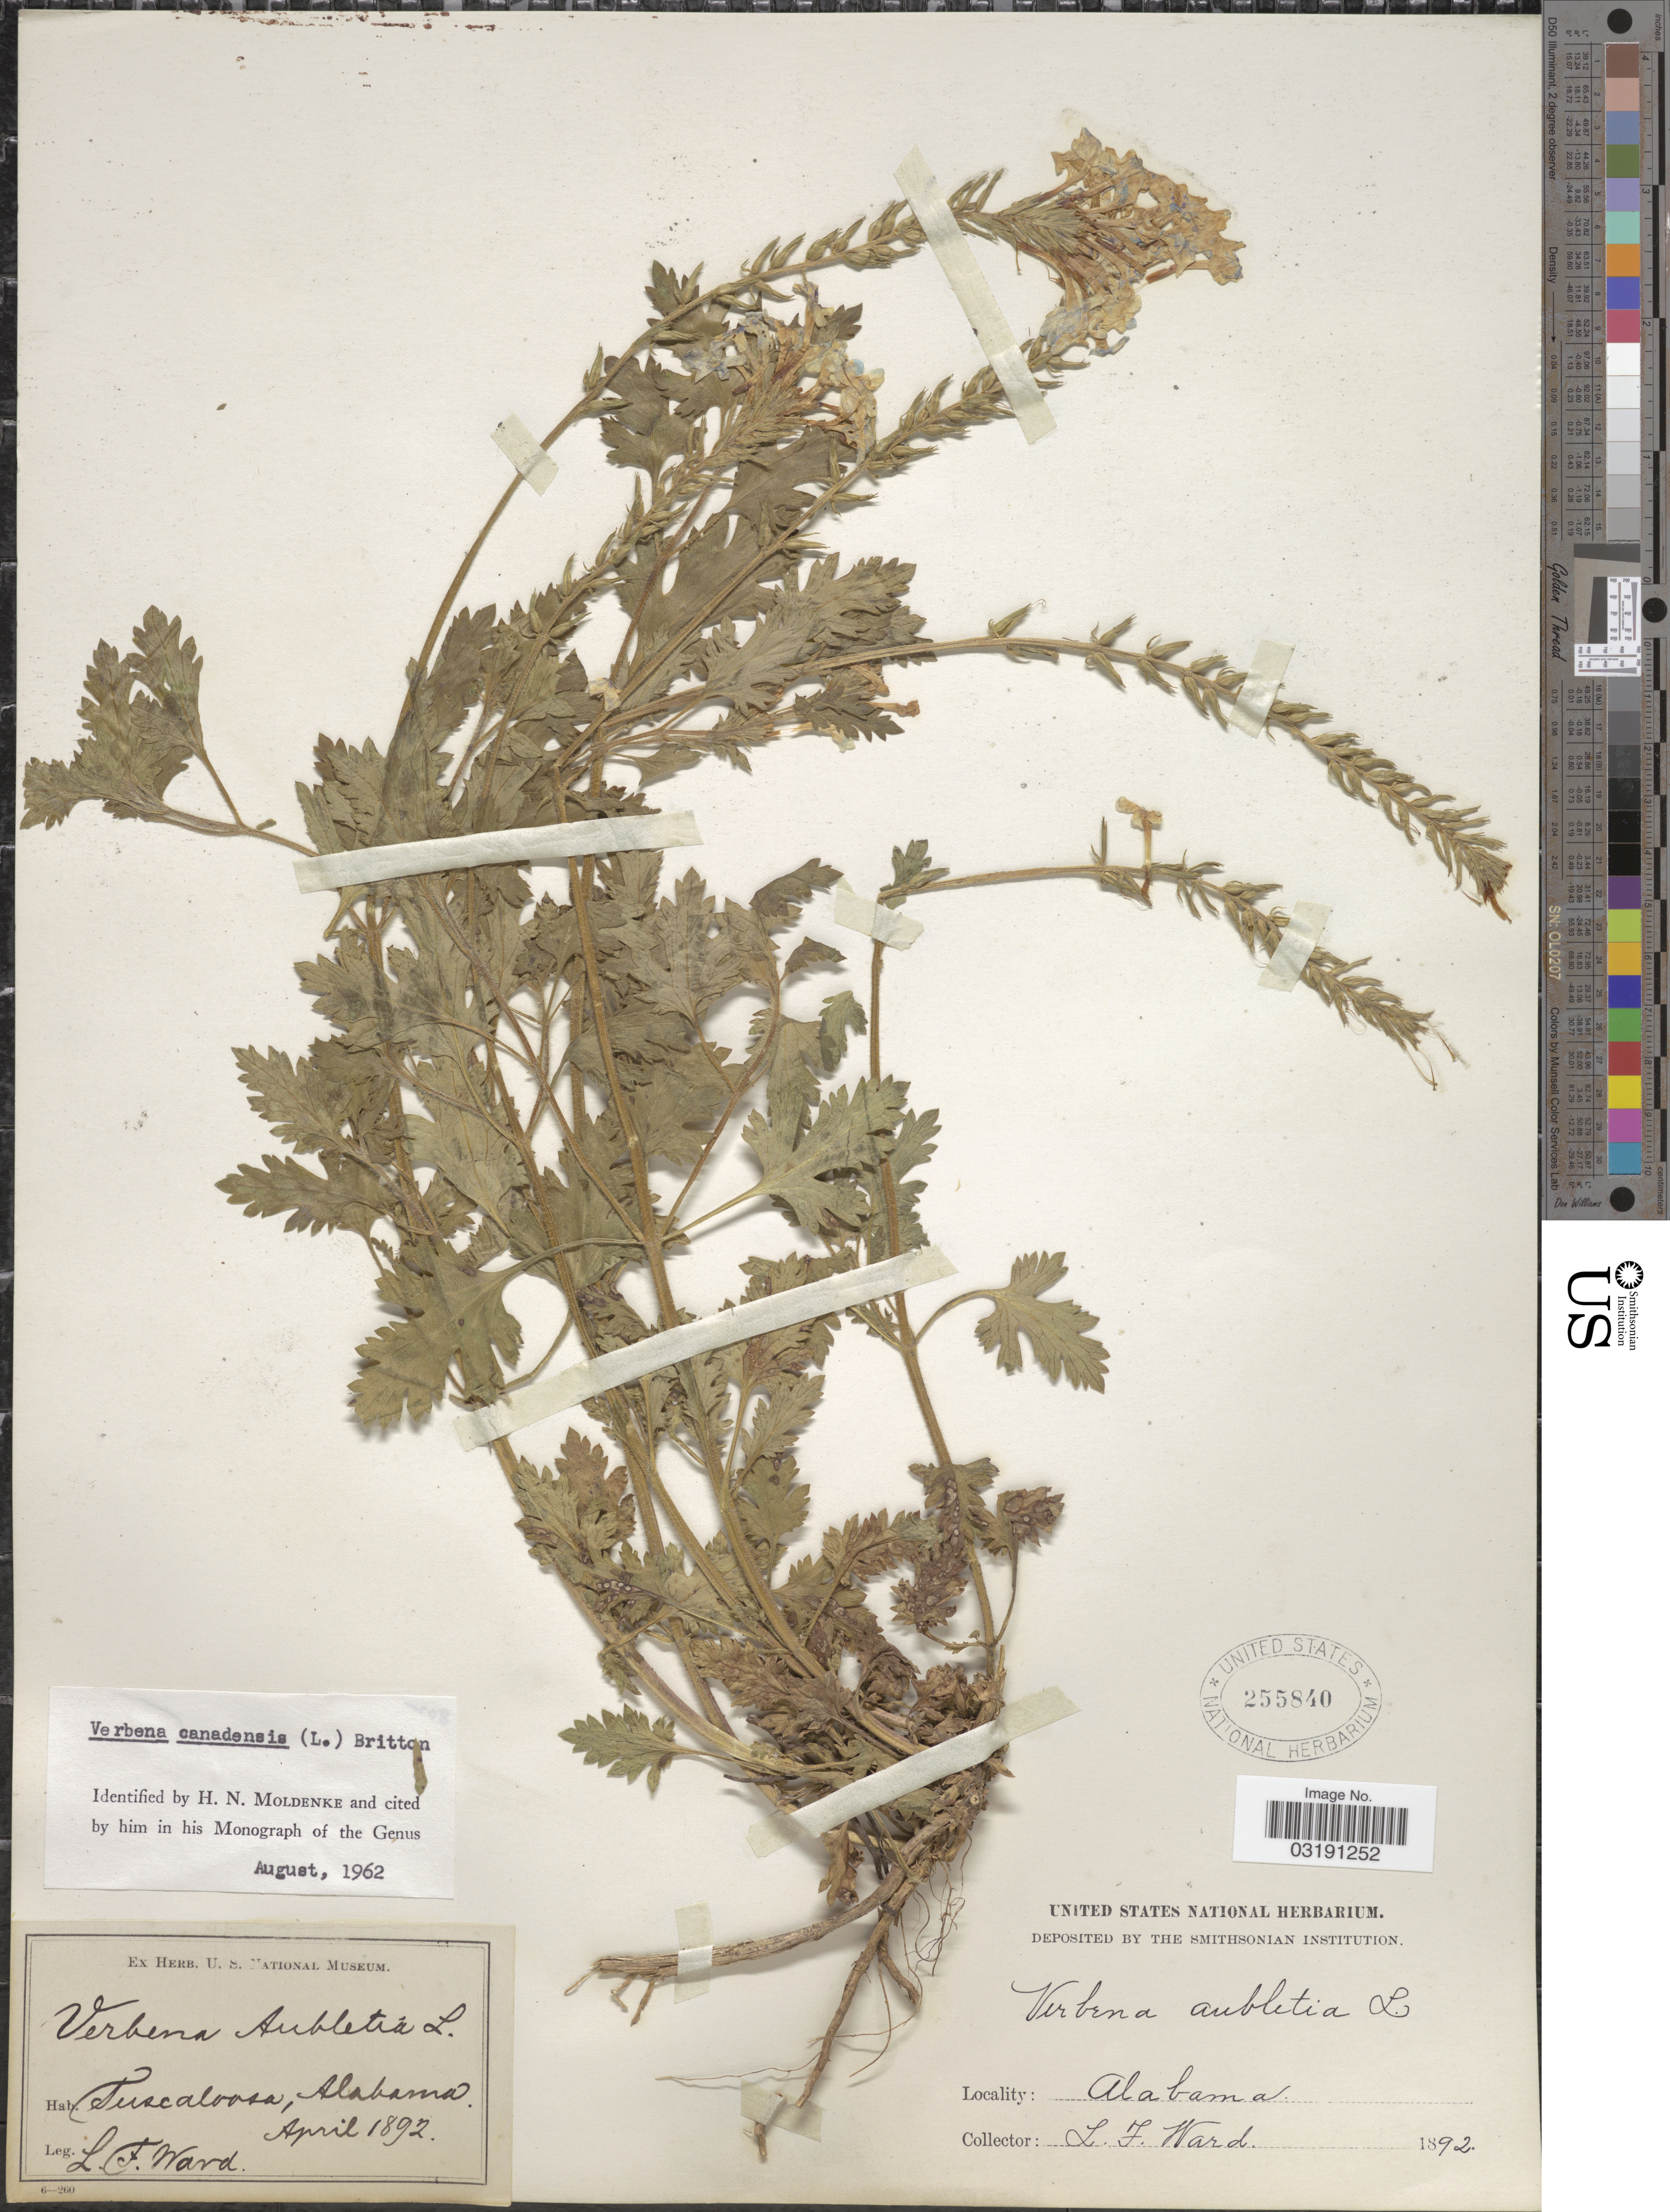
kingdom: Plantae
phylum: Tracheophyta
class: Magnoliopsida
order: Lamiales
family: Verbenaceae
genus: Verbena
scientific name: Verbena canadensis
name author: (L.) Britton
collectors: L. Ward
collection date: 1892-04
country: United States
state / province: Alabama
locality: Tuscaloosa.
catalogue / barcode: US 255840